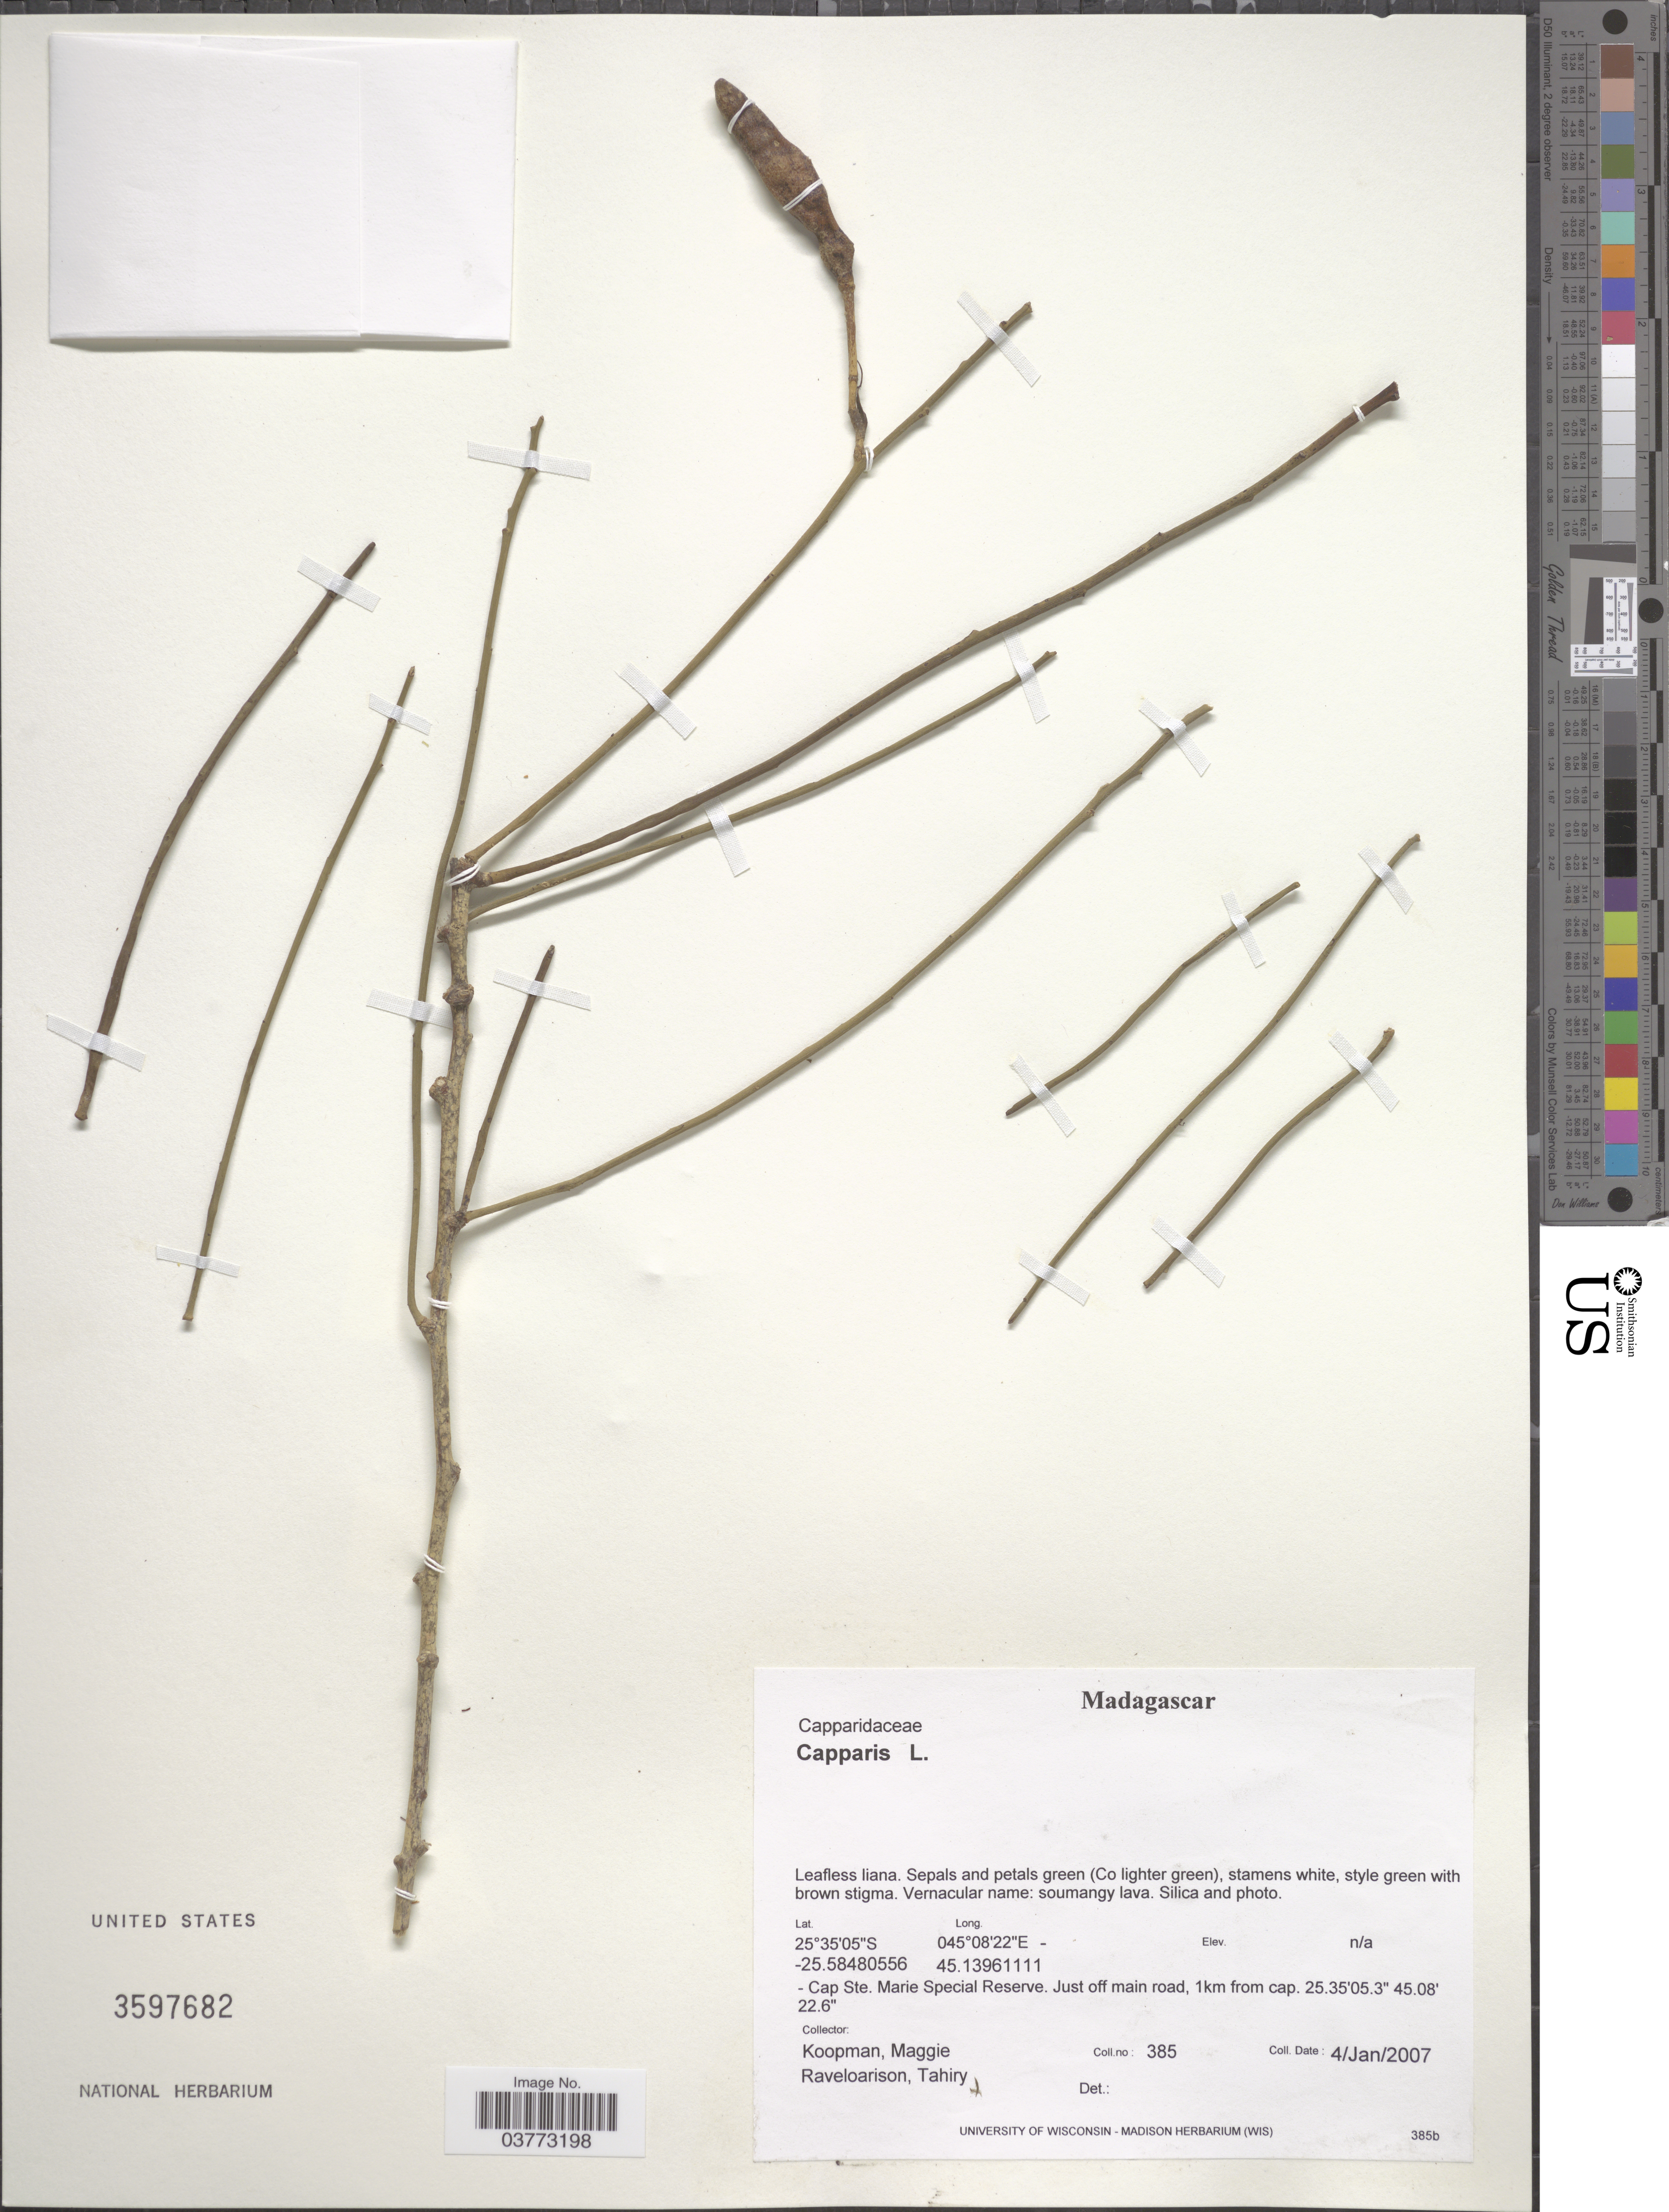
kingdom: Plantae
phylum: Tracheophyta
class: Magnoliopsida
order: Brassicales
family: Capparaceae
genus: Capparis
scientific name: Capparis sp.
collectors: M. M. Koopman & T. Raveloarison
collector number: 385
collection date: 2007-01-04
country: Madagascar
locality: - Cap Ste. Marie Special Reserve. Just off main road, 1km from cap.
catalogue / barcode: US 3597682